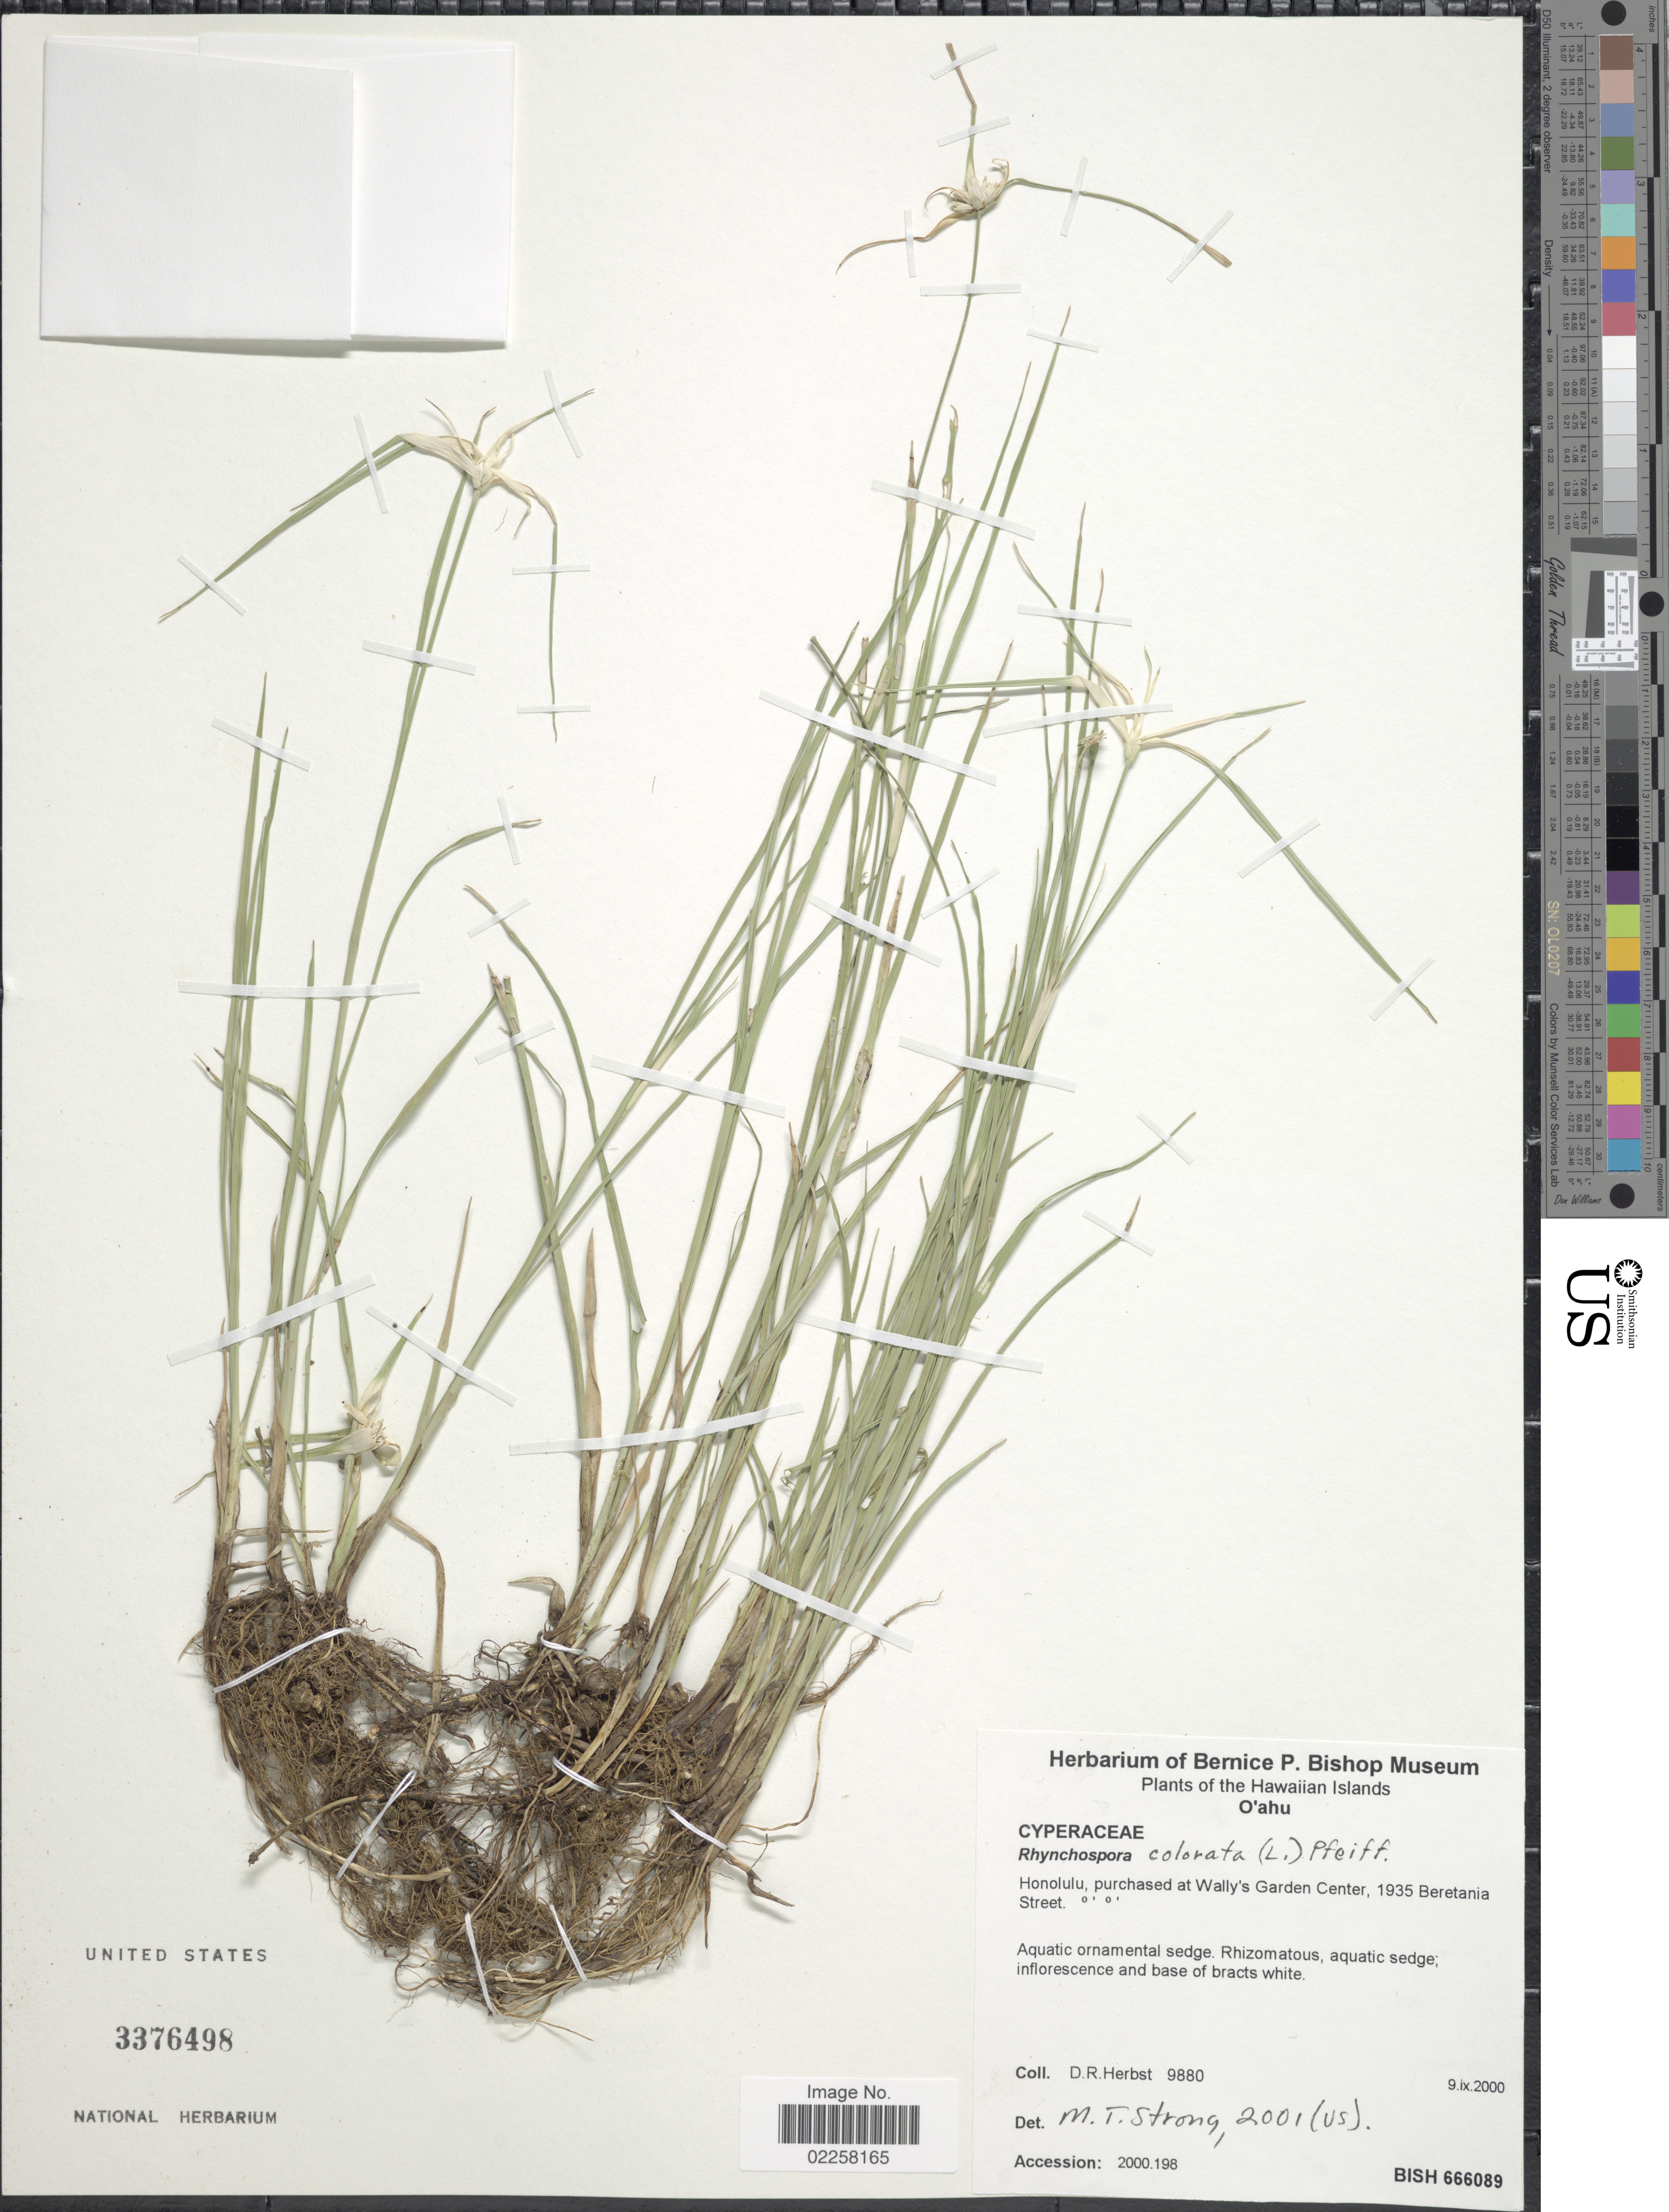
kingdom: Plantae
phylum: Tracheophyta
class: Liliopsida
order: Poales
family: Cyperaceae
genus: Rhynchospora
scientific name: Rhynchospora colorata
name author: (L.) H. Pfeiff.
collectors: D. R. Herbst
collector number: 9880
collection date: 2000-09-09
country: United States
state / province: Hawaii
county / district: Honolulu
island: Oahu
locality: Honolulu, purchased at Wally's Garden Center, 1935 Beretania Street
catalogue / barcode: US 3376498